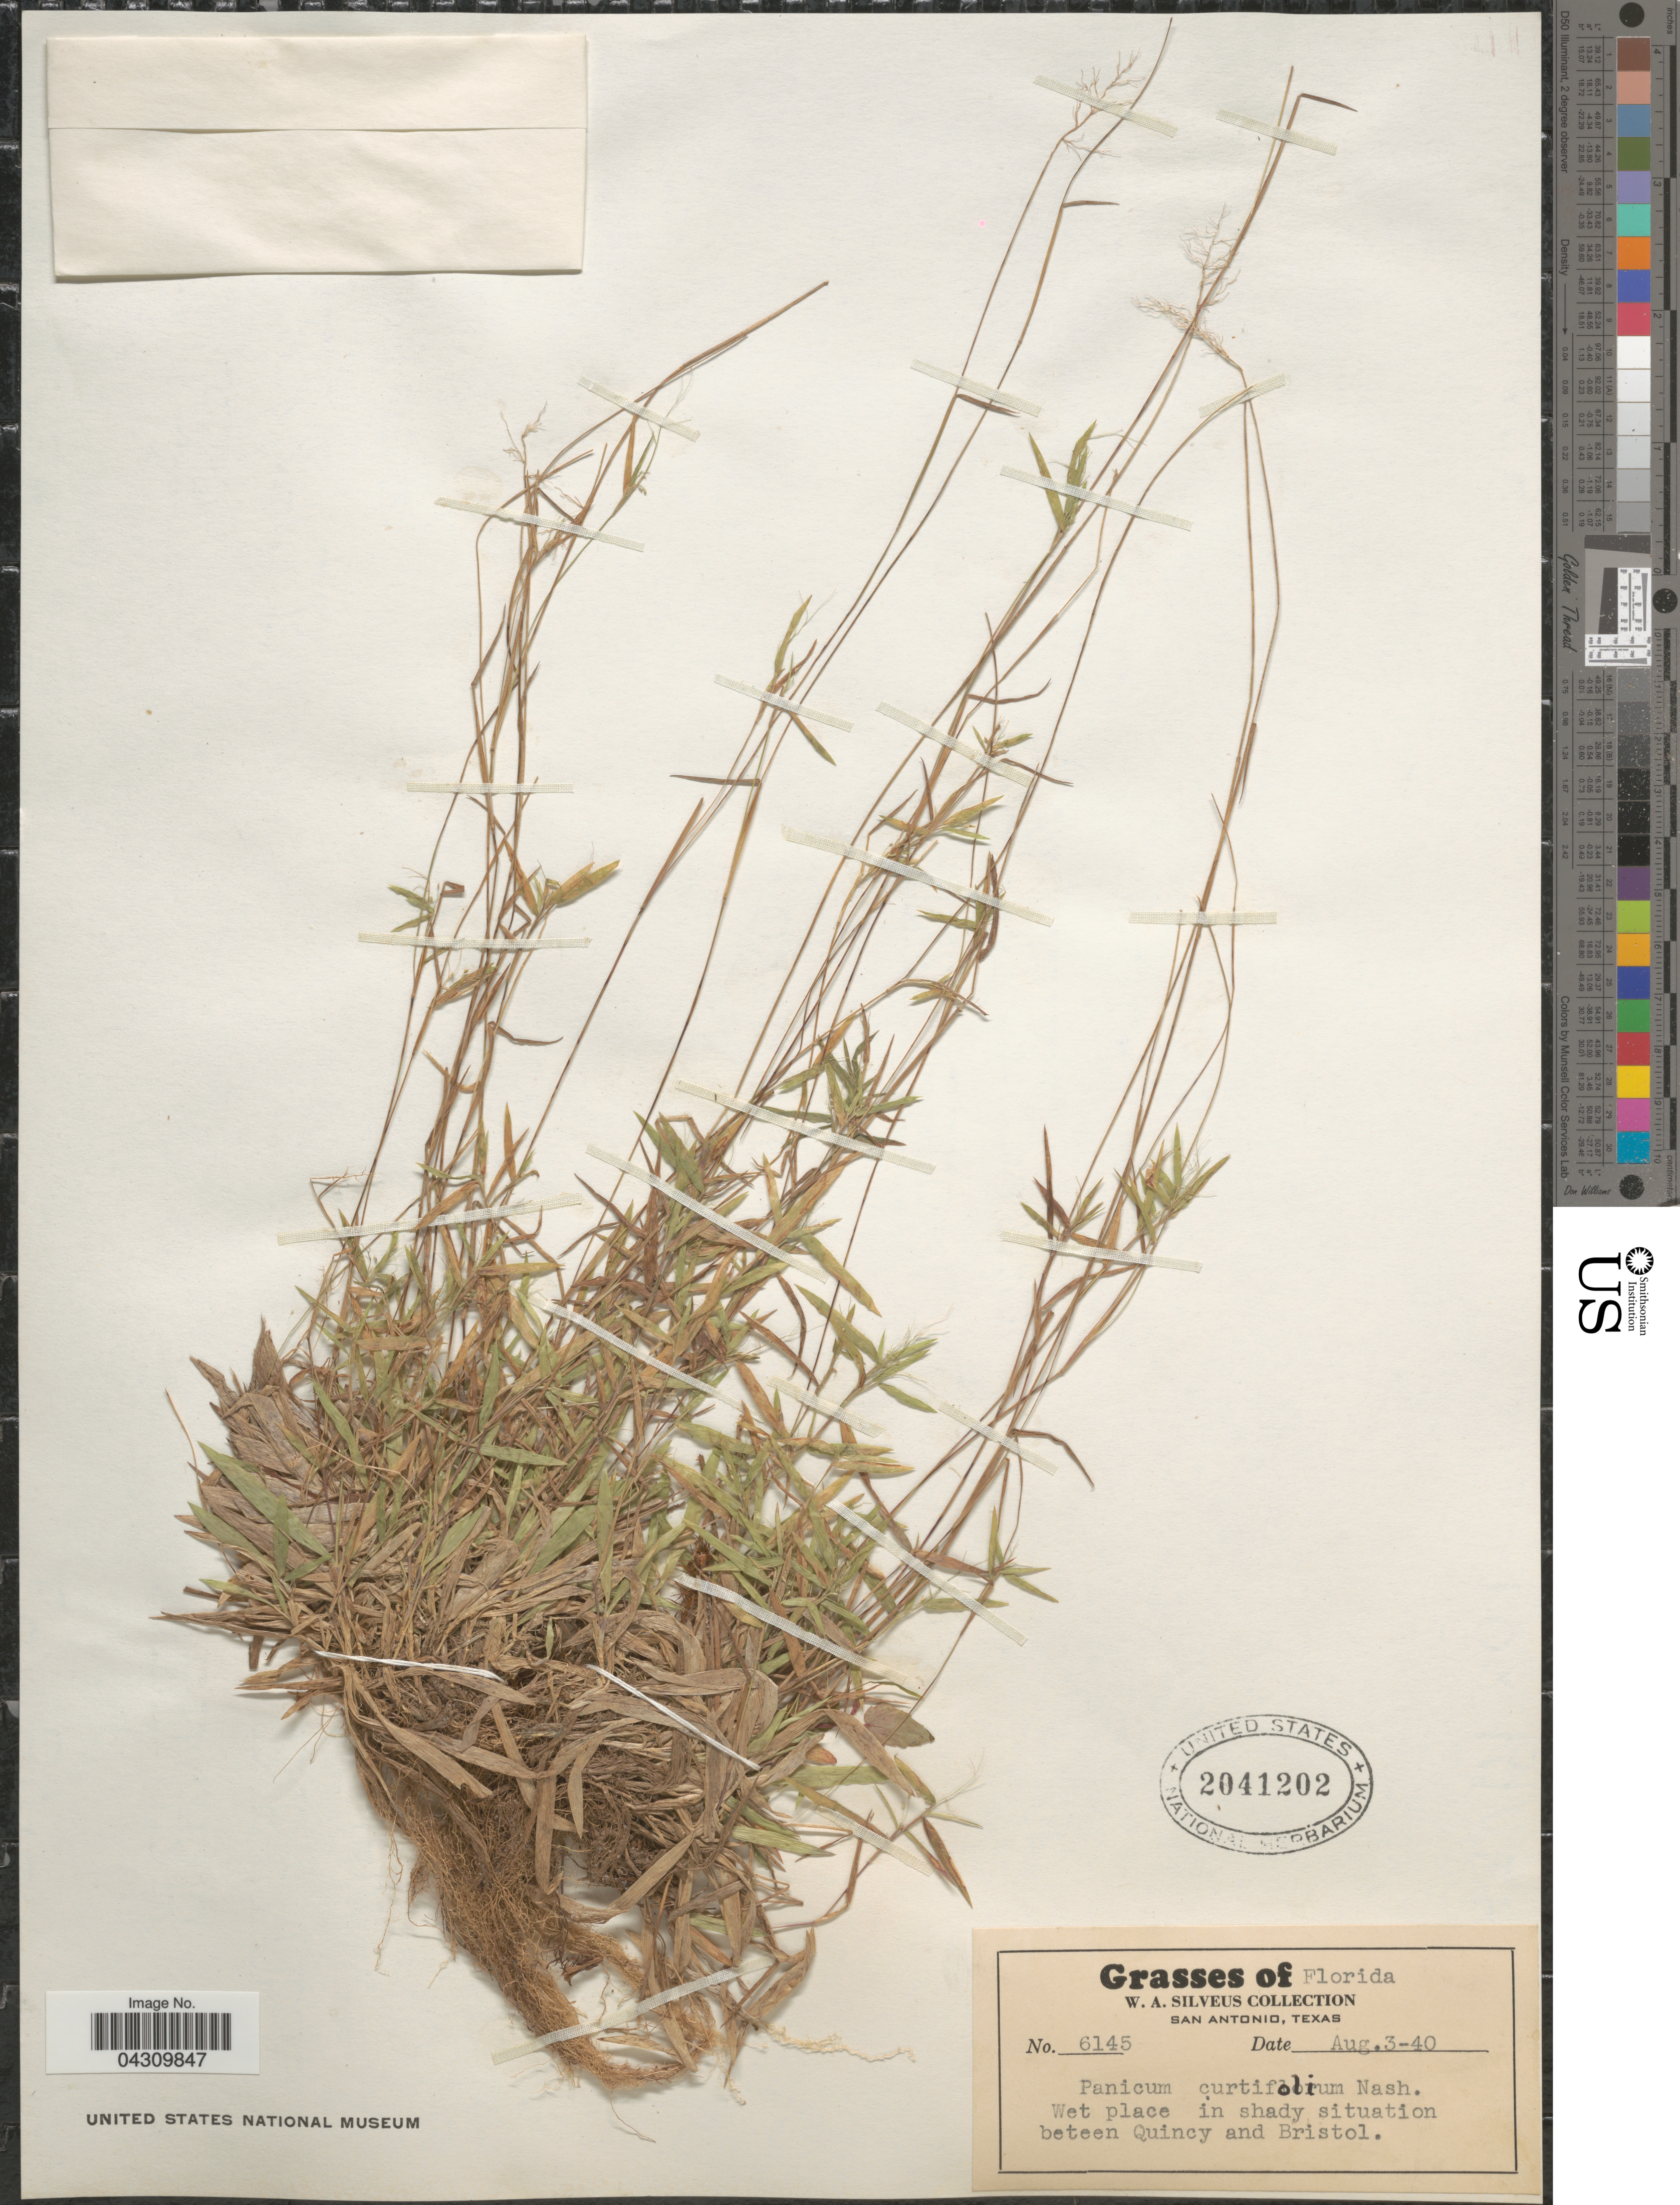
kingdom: Plantae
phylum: Tracheophyta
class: Liliopsida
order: Poales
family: Poaceae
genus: Dichanthelium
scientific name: Dichanthelium acuminatum var. acuminatum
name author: (Sw.) Gould & C.A. Clark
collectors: W. Silveus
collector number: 6145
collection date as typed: Transcribed d/m/y: 3/8/40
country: United States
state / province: Florida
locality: Wet place in shady situation between Quincy and Bristol.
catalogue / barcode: US 2041202